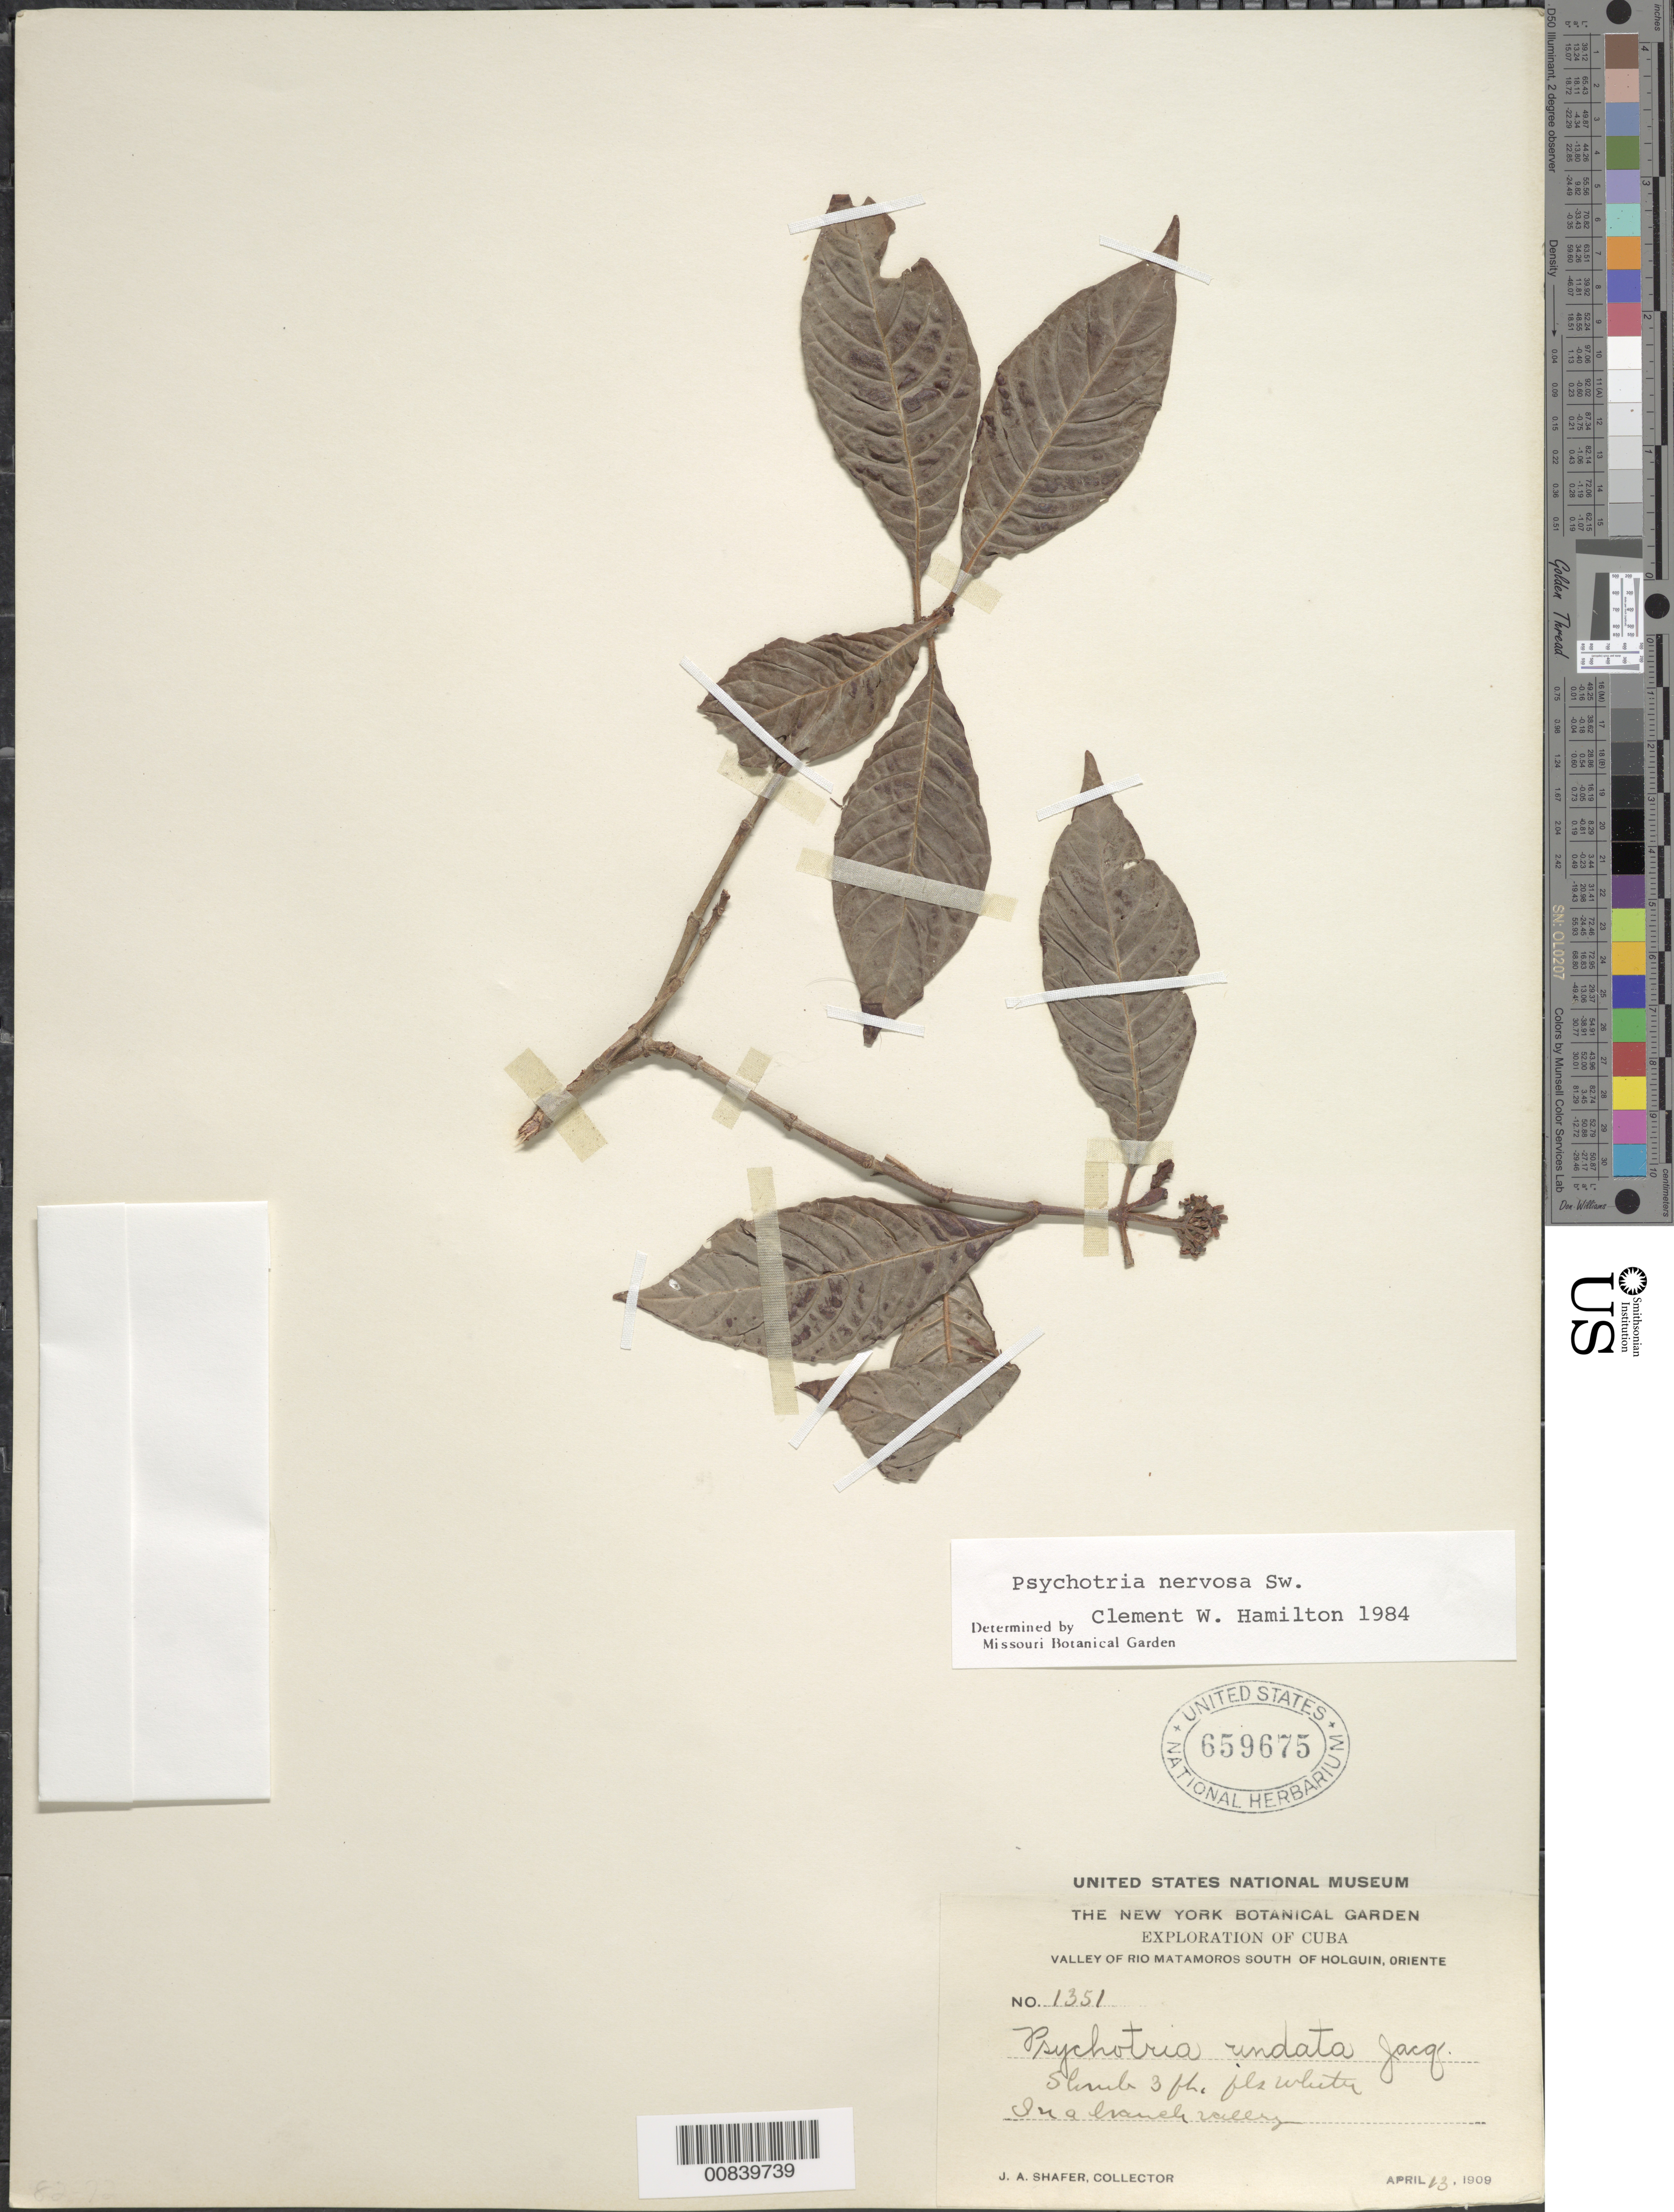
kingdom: Plantae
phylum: Tracheophyta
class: Magnoliopsida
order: Gentianales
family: Rubiaceae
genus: Psychotria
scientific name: Psychotria nervosa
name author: Sw.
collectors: J. A. Shafer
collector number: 1351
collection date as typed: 13 Apr 1909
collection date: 1909-04-13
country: Cuba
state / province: Oriente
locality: Valley of Rio Matamoros, south of Holguin. In a branch valley.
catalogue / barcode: US 659675